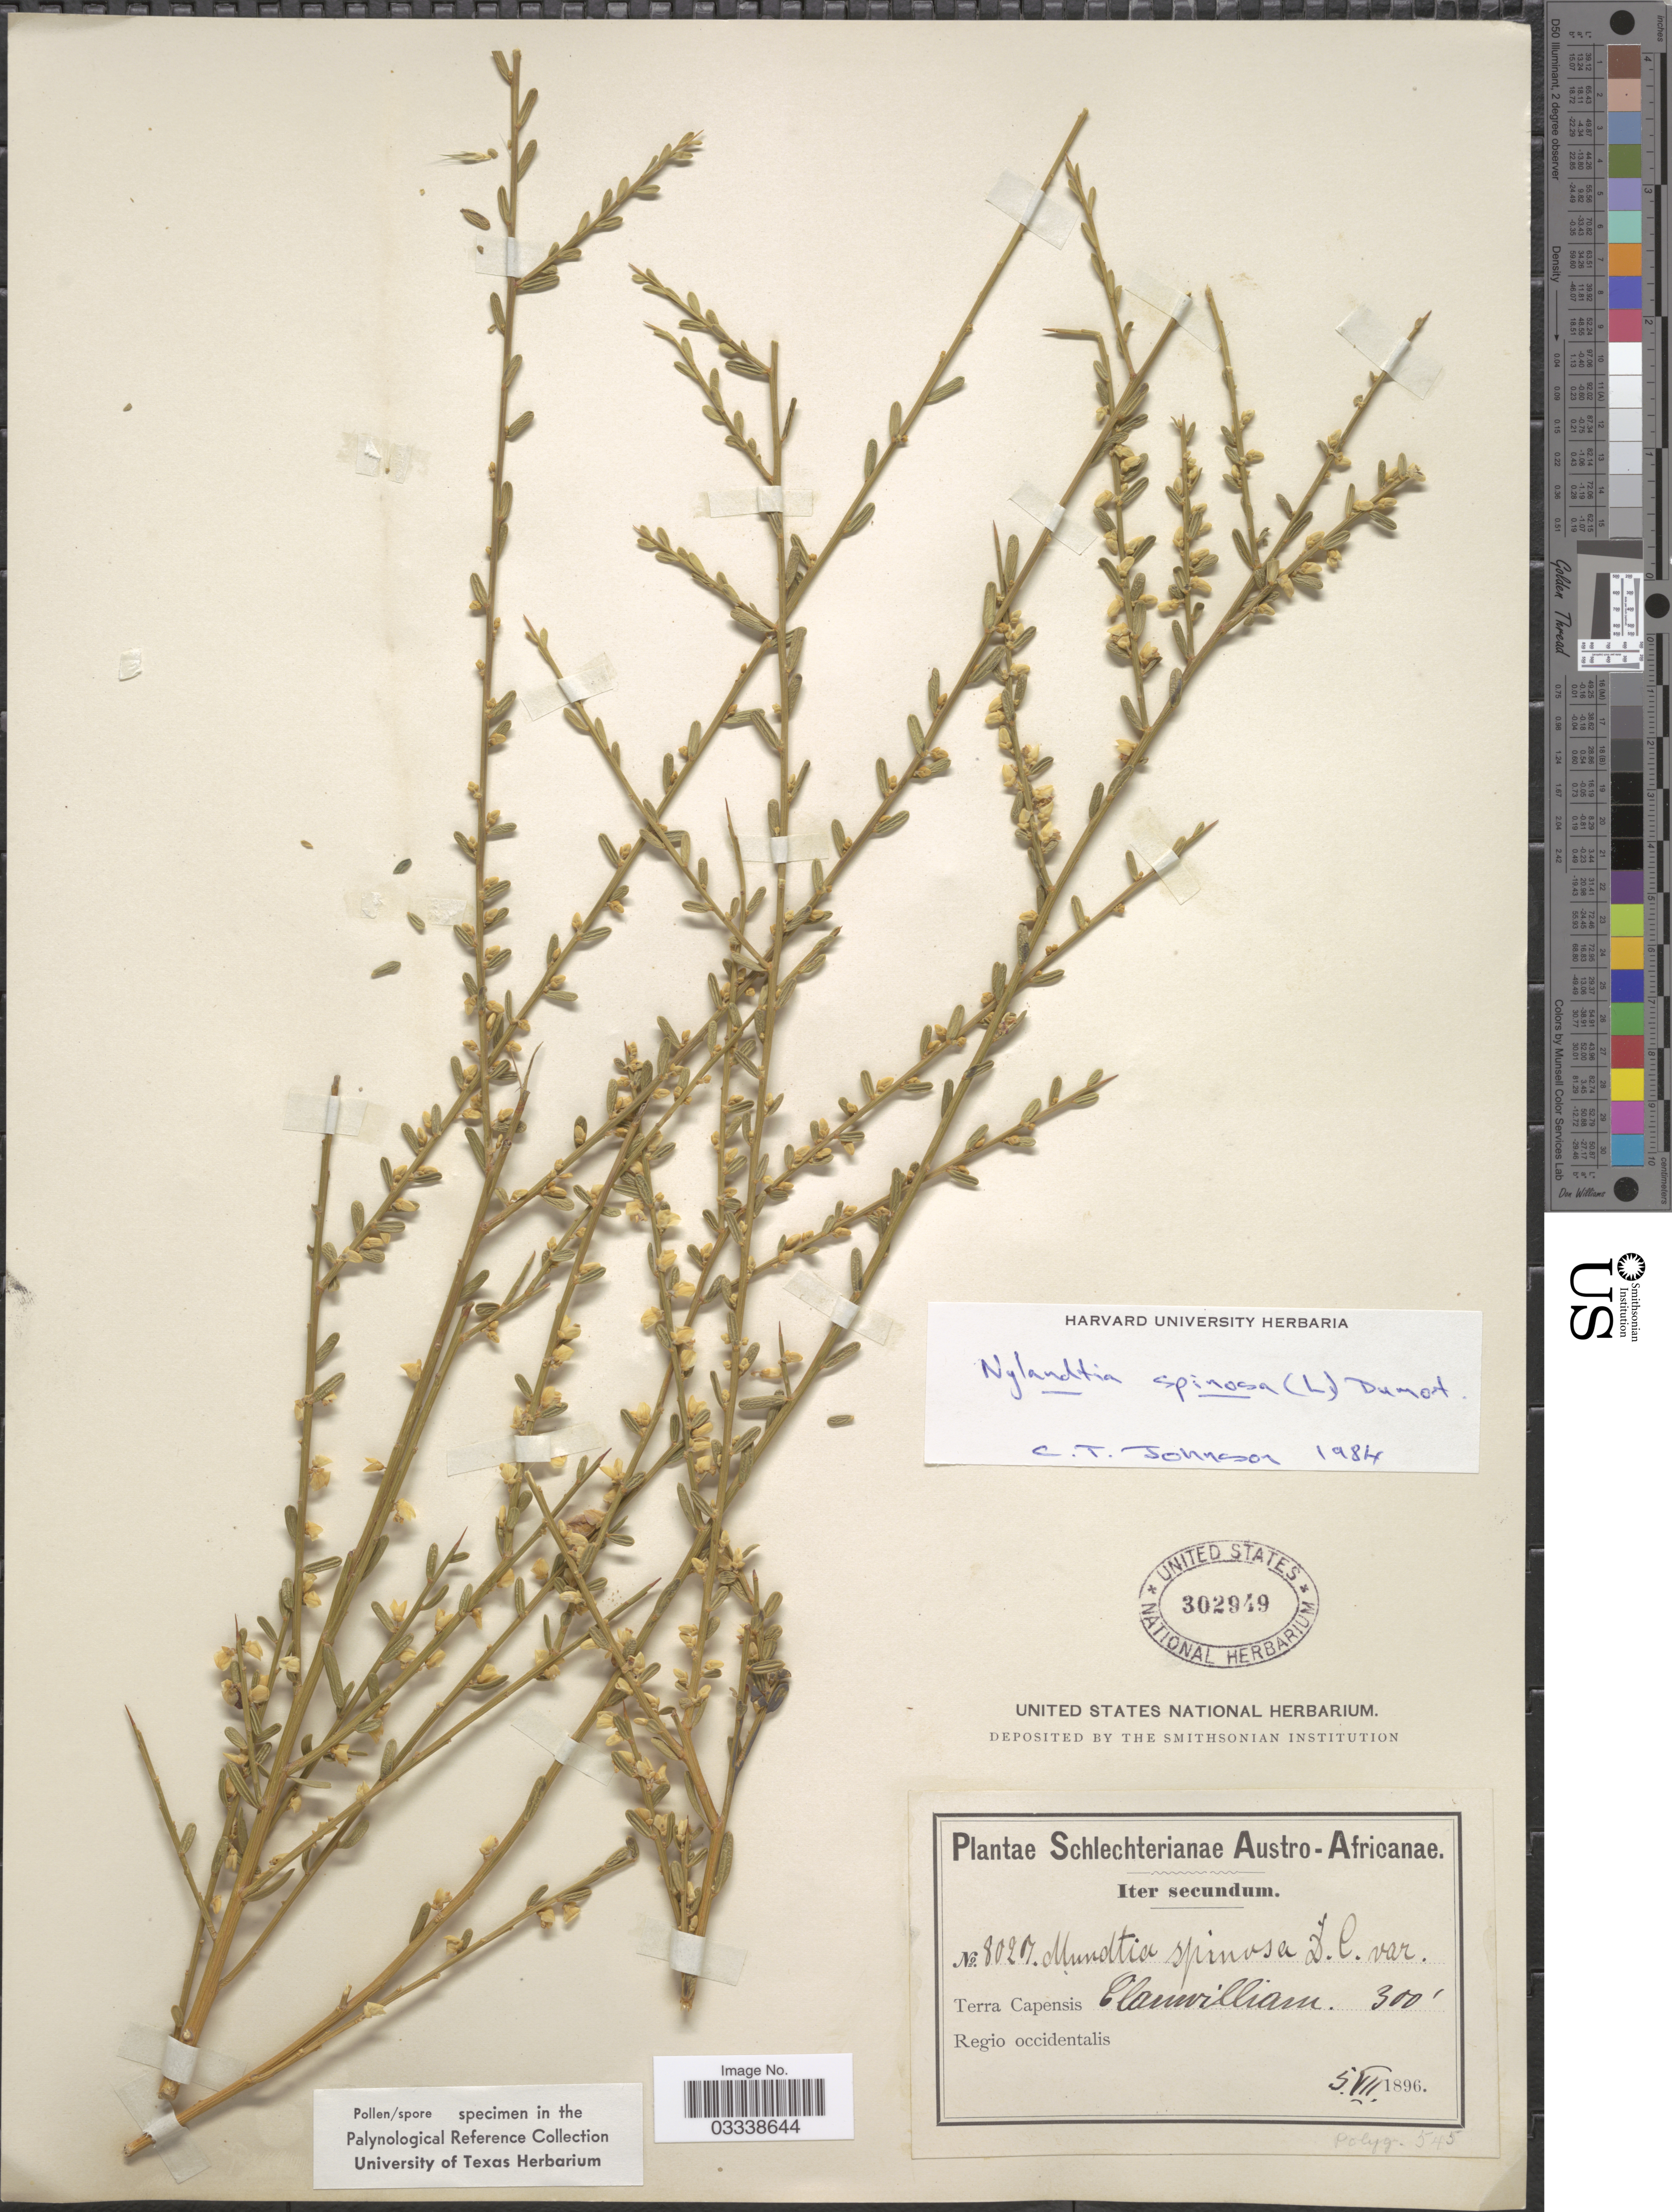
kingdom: Plantae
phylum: Tracheophyta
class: Magnoliopsida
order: Fabales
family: Polygalaceae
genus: Muraltia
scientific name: Muraltia spinosa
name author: (L.) F. Forest & J.C. Manning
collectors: Schlechter, --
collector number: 8027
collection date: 1896-07-05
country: South Africa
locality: Austro-Africanae, Terra Capensis, Clanwilliam, Regio occidentalis.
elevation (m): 91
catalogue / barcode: US 302949